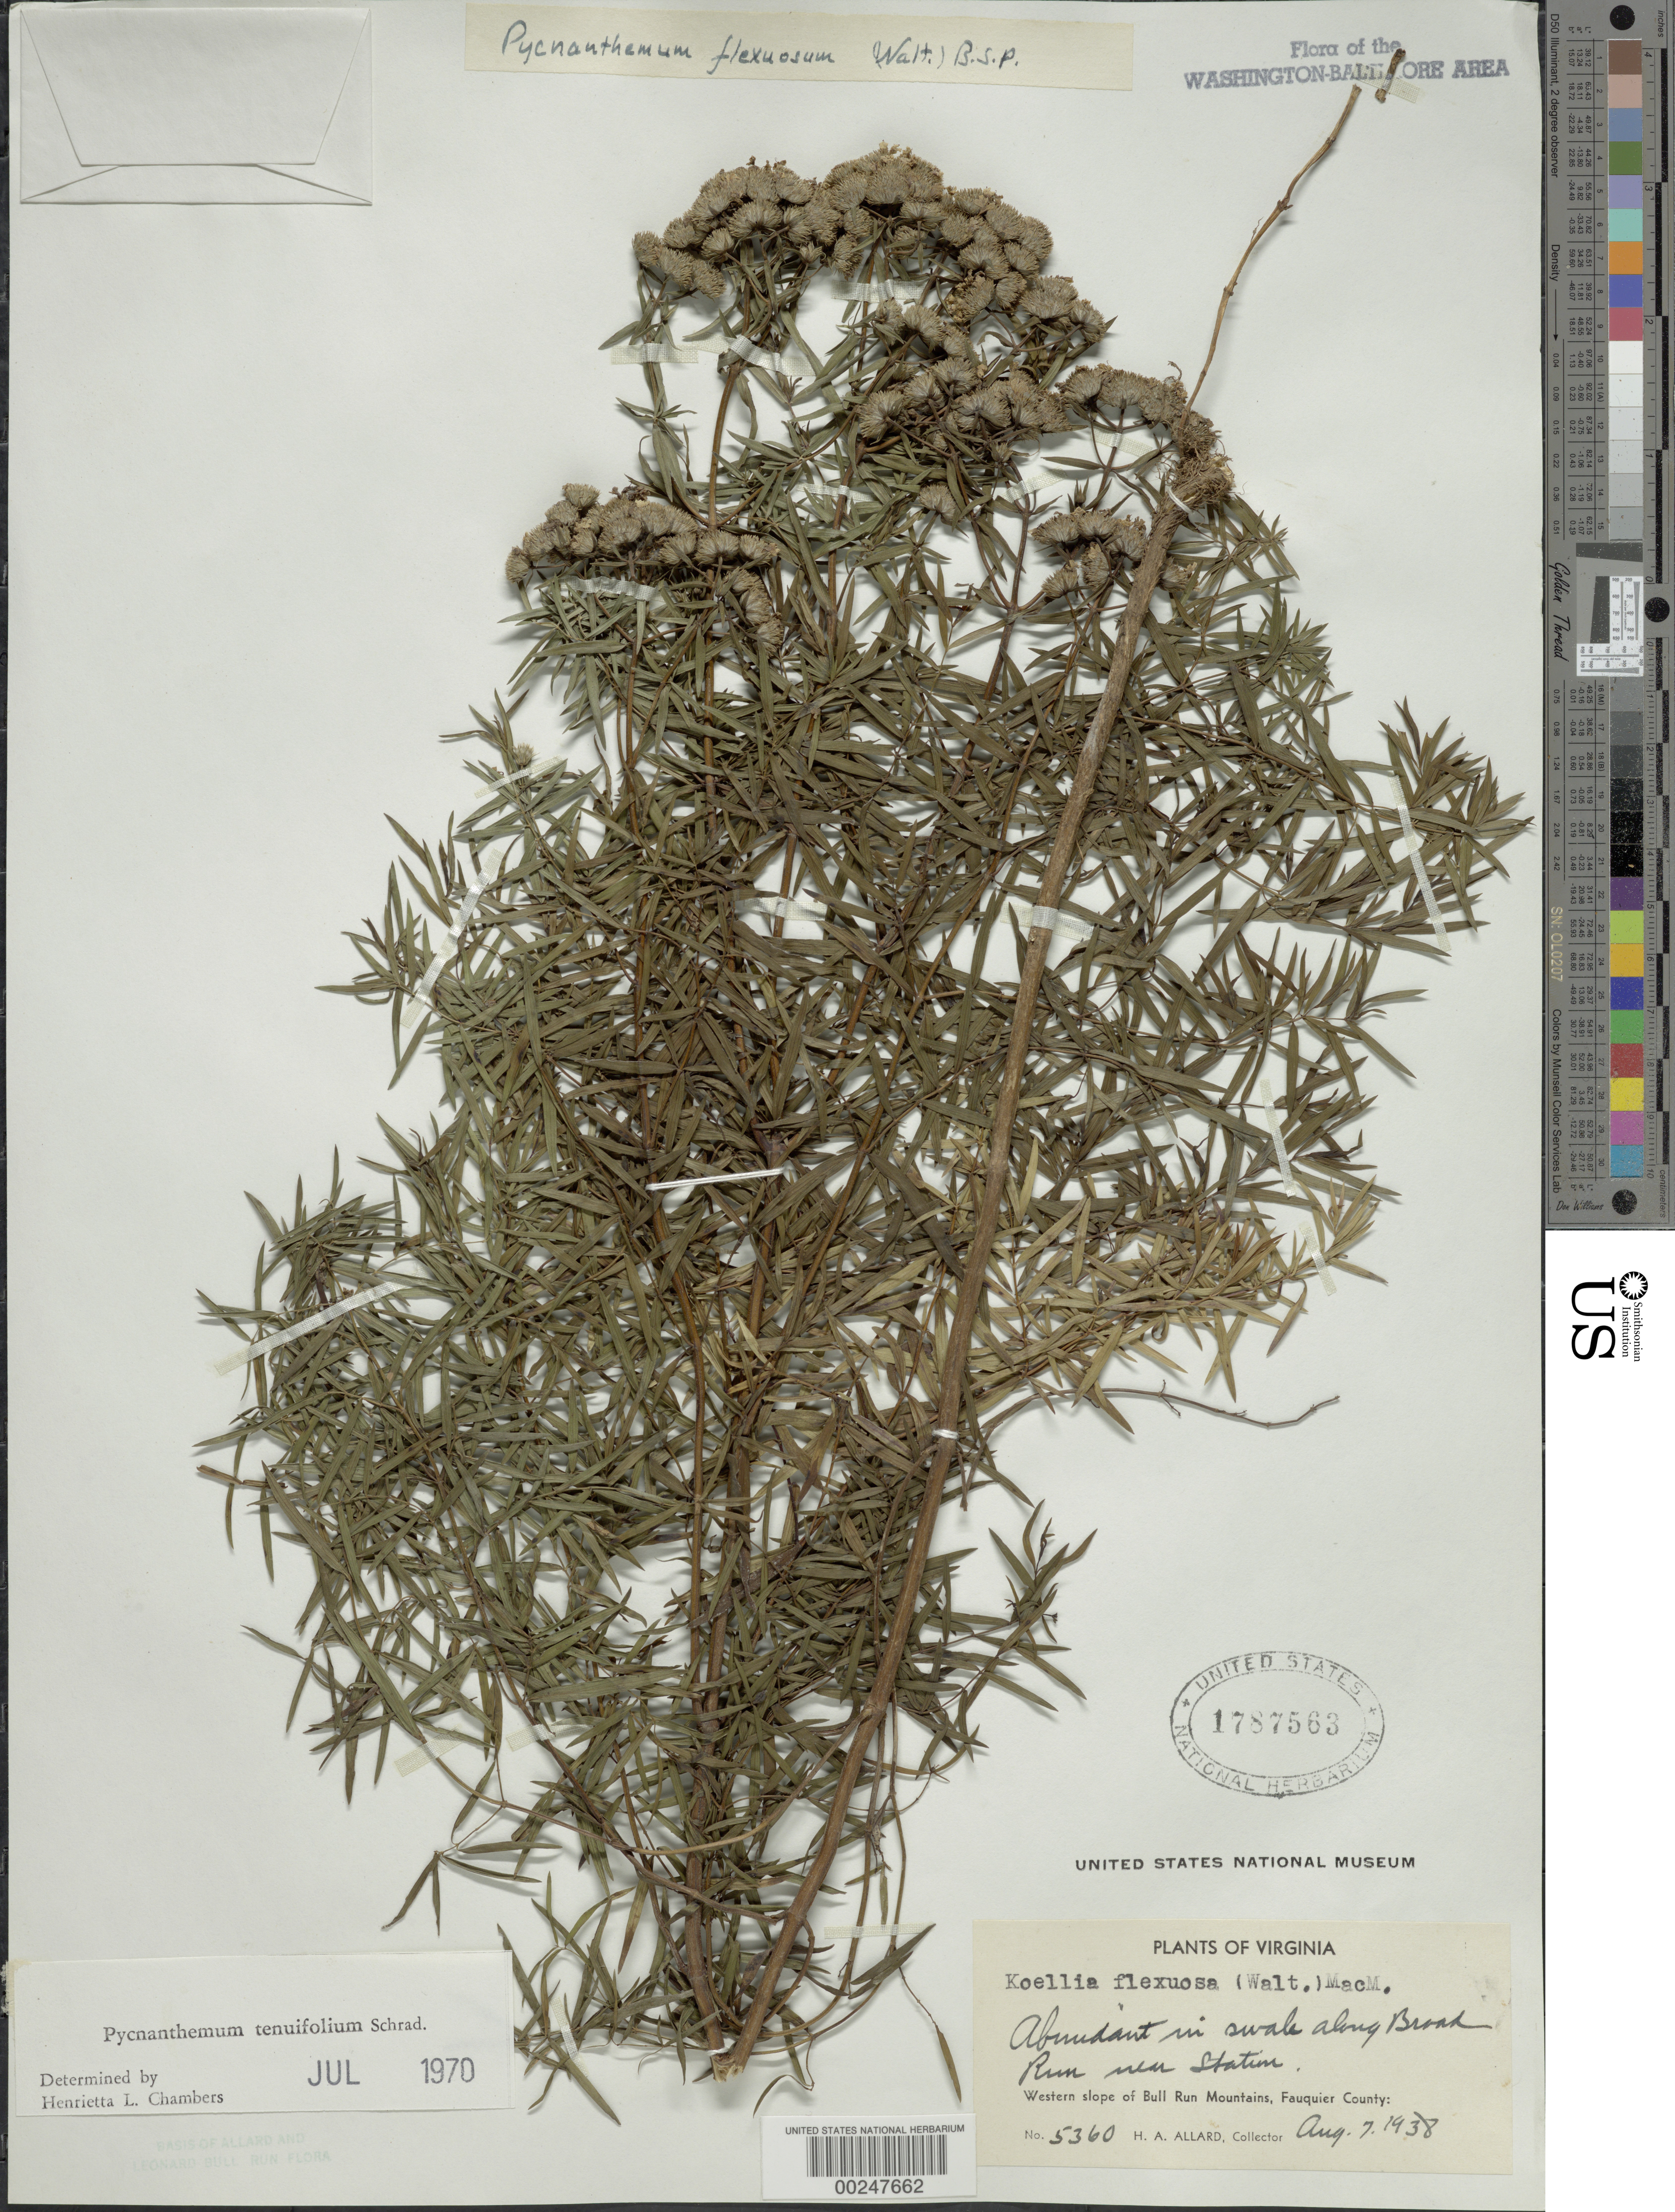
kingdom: Plantae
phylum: Tracheophyta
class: Magnoliopsida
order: Lamiales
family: Lamiaceae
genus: Pycnanthemum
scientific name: Pycnanthemum tenuifolium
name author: Schrad.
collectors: H. A. Allard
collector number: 5360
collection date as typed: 07 Aug 1938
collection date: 1938-08-07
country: United States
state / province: Virginia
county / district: Fauquier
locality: Broad Run near Station, western slope of Bull Run Mts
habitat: In swale along broad run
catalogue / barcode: US 1787563